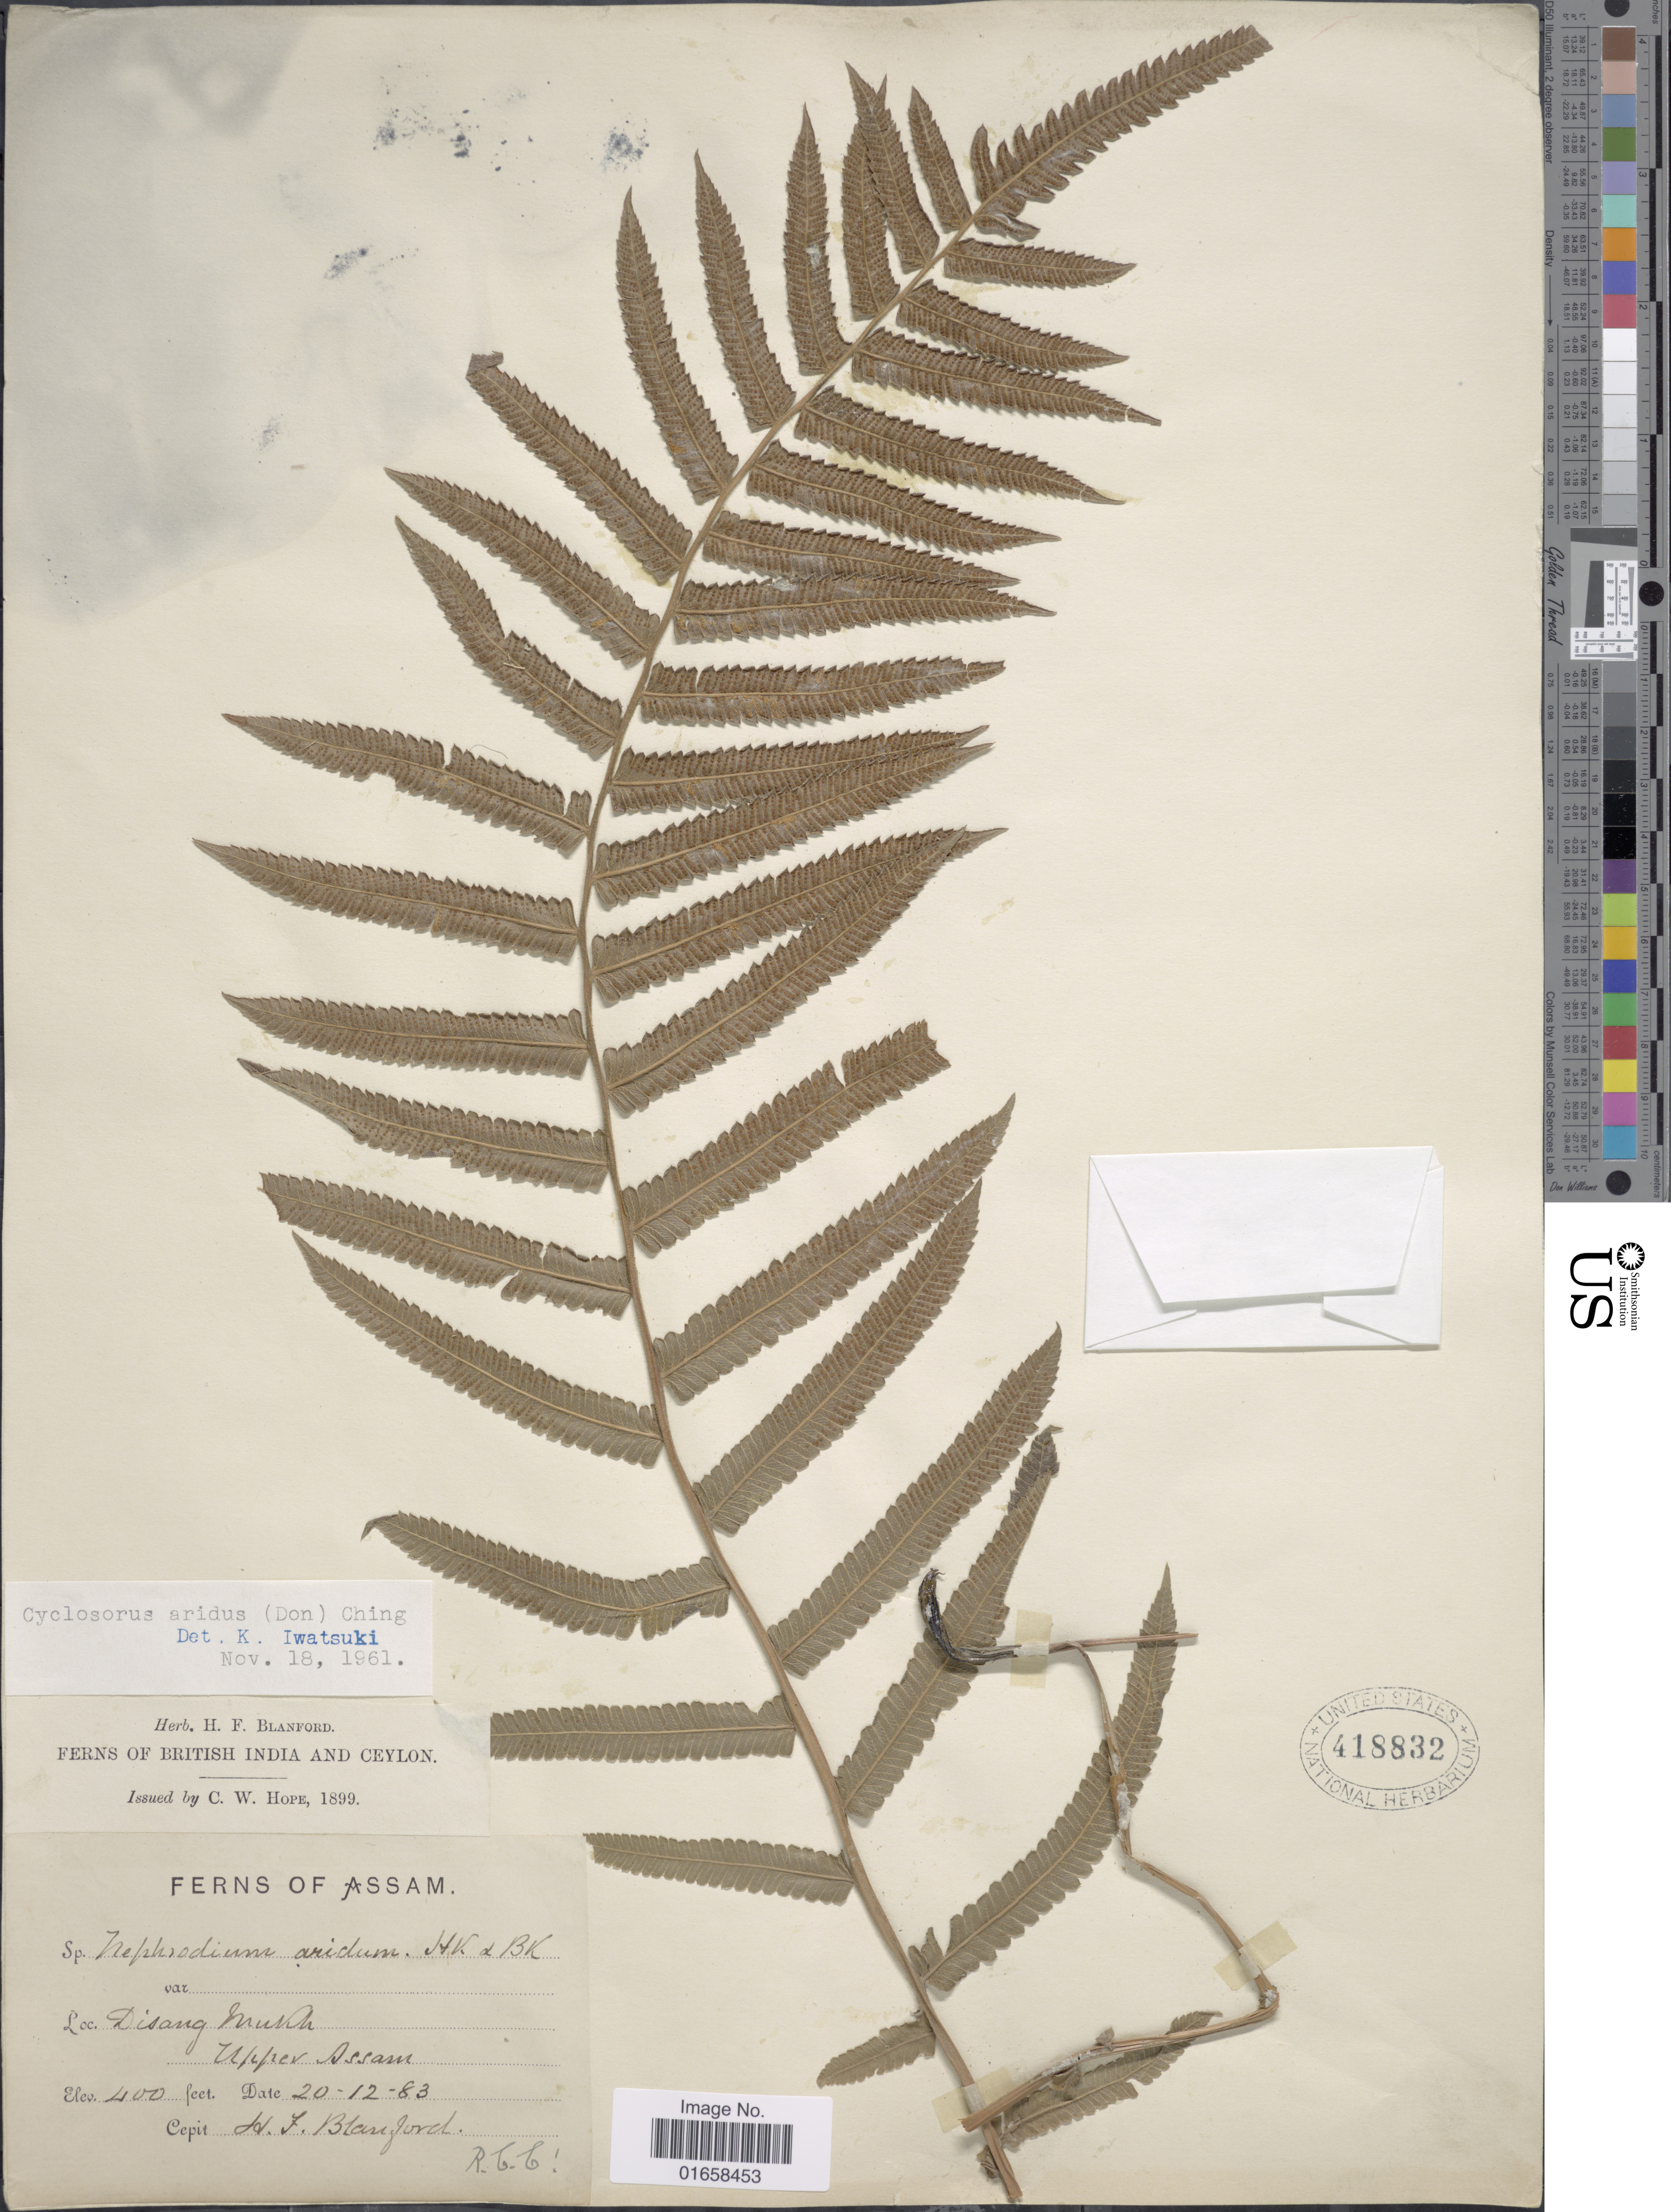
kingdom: Plantae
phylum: Tracheophyta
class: Polypodiopsida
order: Polypodiales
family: Thelypteridaceae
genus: Christella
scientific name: Christella arida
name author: (D. Don) Holttum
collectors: H. Blanford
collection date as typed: Transcribed d/m/y: 20/12/83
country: India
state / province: Assam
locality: Disang Mukh. Upper Assam.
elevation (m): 122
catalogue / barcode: US 418832